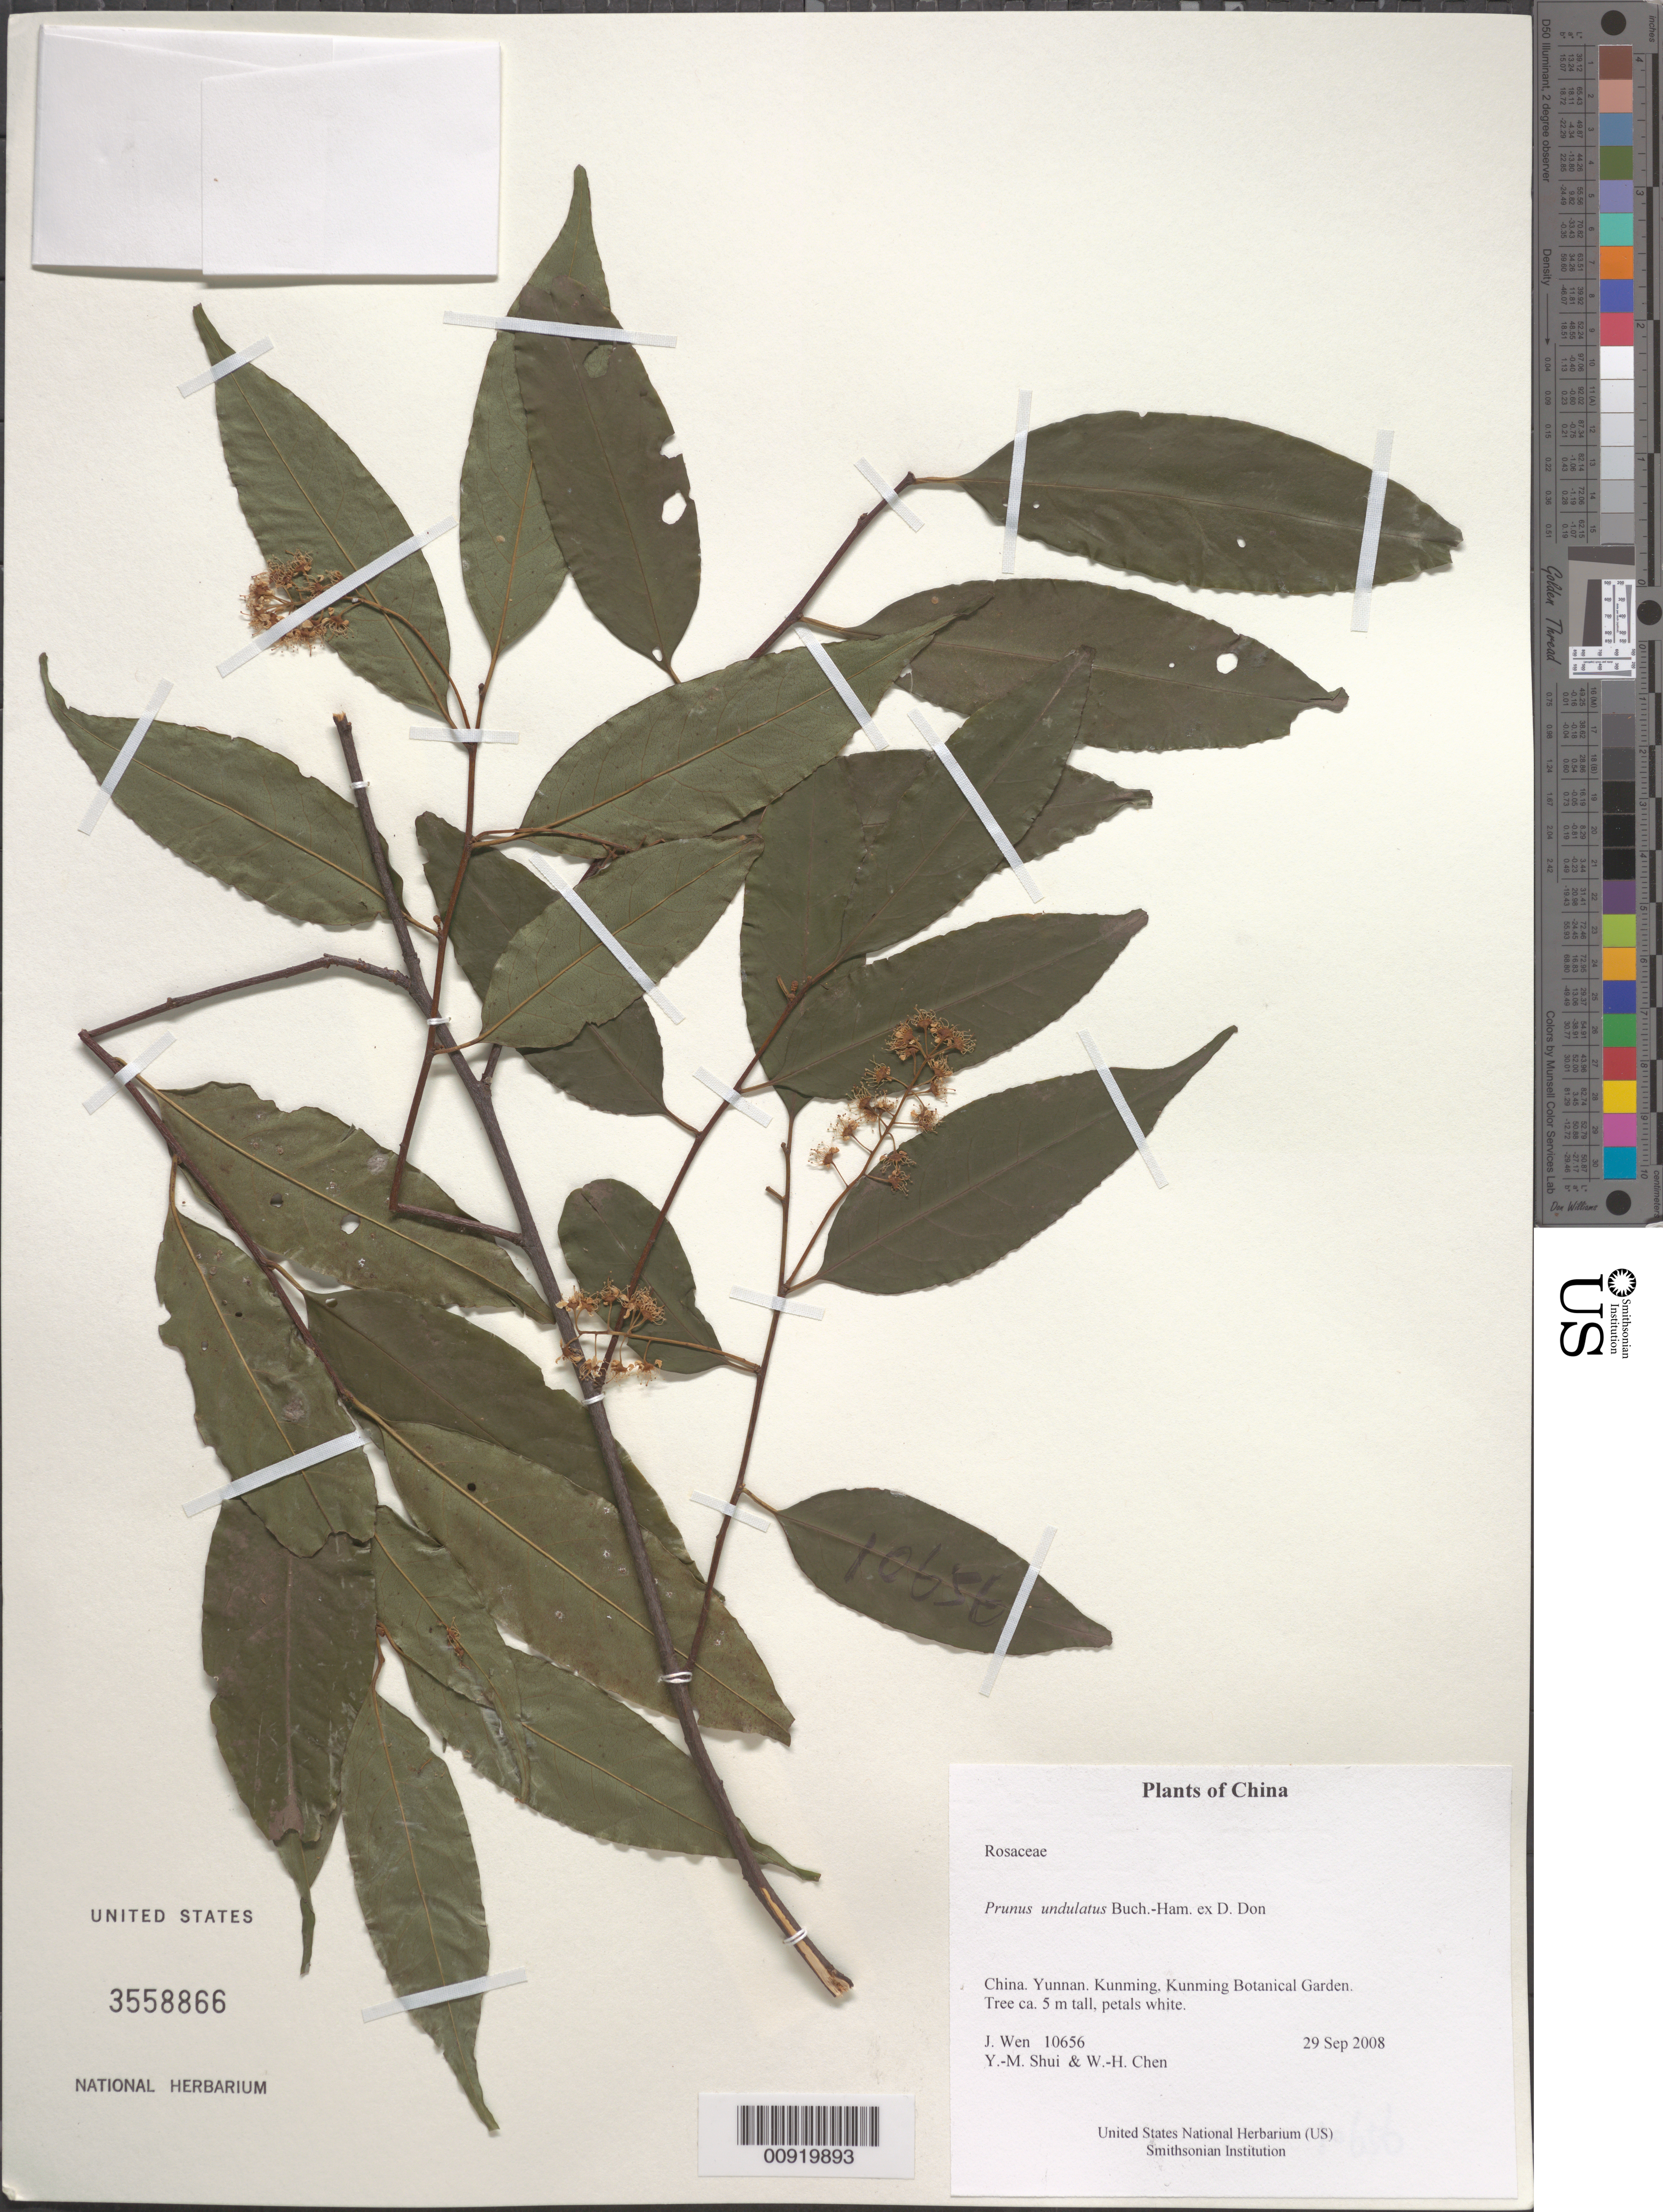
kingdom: Plantae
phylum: Tracheophyta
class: Magnoliopsida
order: Rosales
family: Rosaceae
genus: Prunus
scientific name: Prunus undulatus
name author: Buch.-Ham. ex D. Don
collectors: J. Wen, Y. Shui & W. Chen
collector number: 10656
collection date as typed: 29 Sep 2008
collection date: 2008-09-29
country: China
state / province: Yunnan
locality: Kunming, Kunming Botanical Garden.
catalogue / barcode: US 3558866